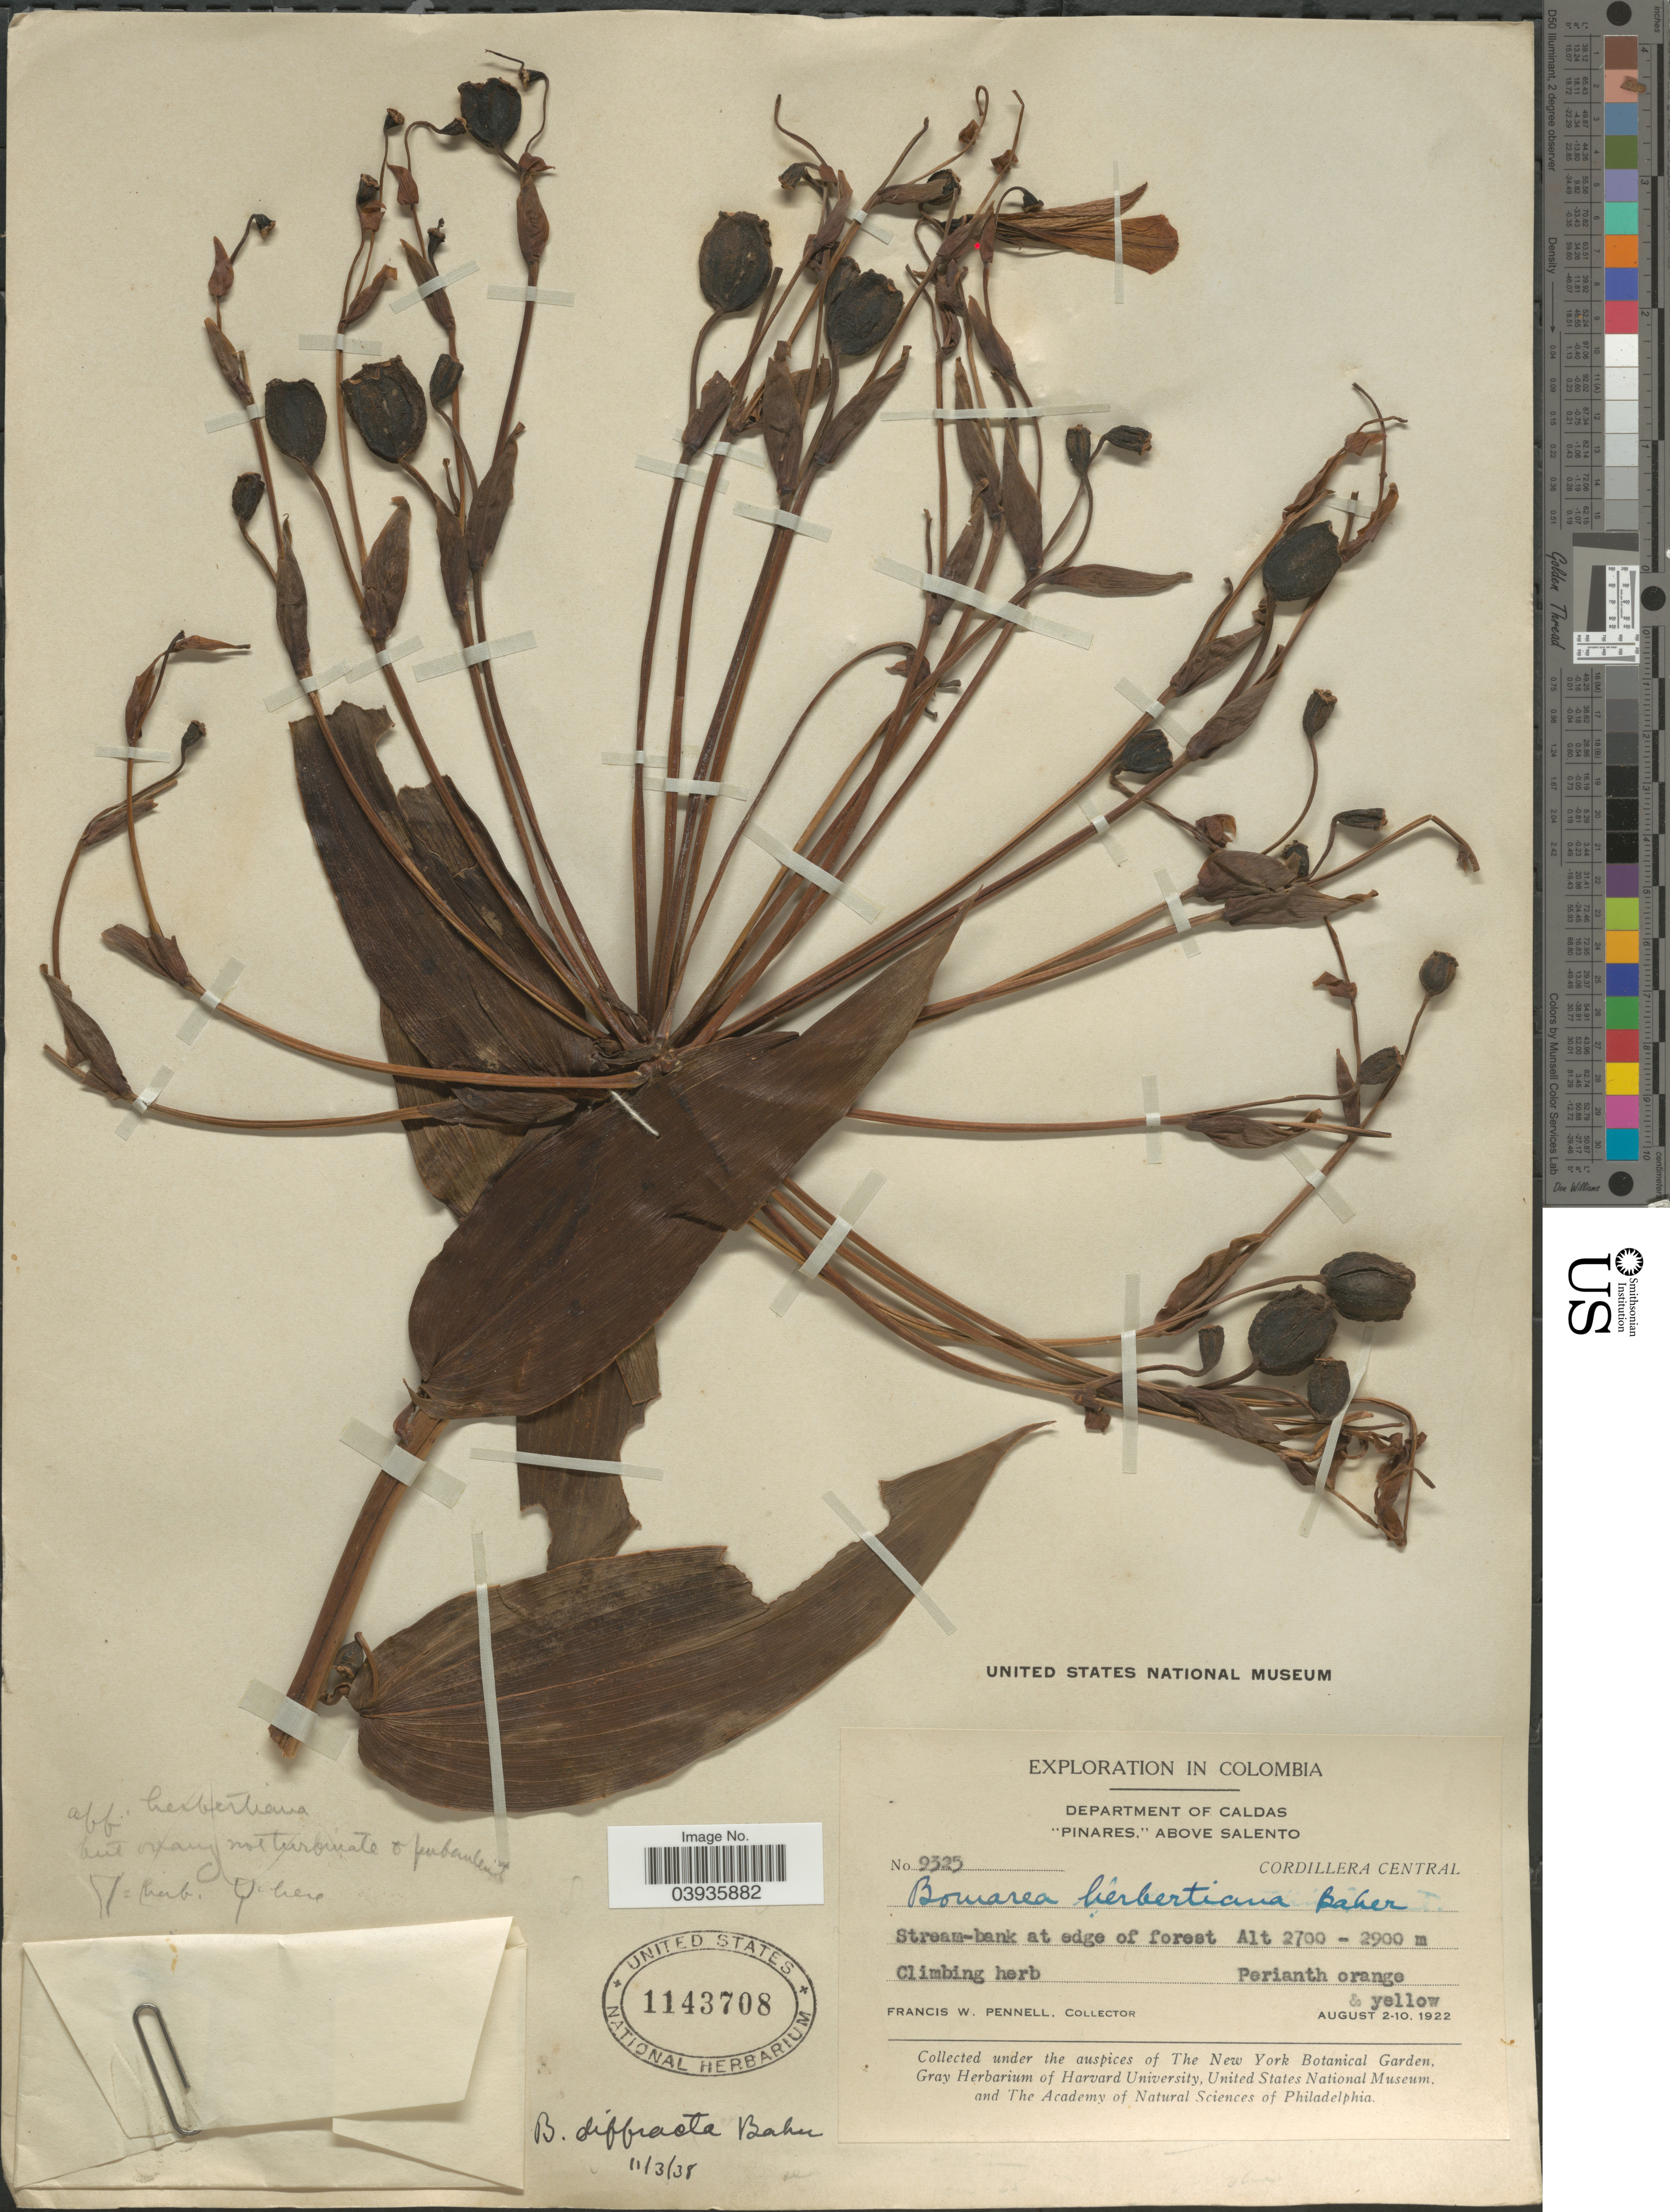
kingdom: Plantae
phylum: Tracheophyta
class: Liliopsida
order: Liliales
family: Alstroemeriaceae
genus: Bomarea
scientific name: Bomarea diffracta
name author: Baker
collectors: F. W. Pennell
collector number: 9325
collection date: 1922-08-02/1922-08-10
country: Colombia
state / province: Caldas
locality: Department of Caldas. "Pinares," above Salento. Cordillera Central.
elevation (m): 2700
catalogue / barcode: US 1143708